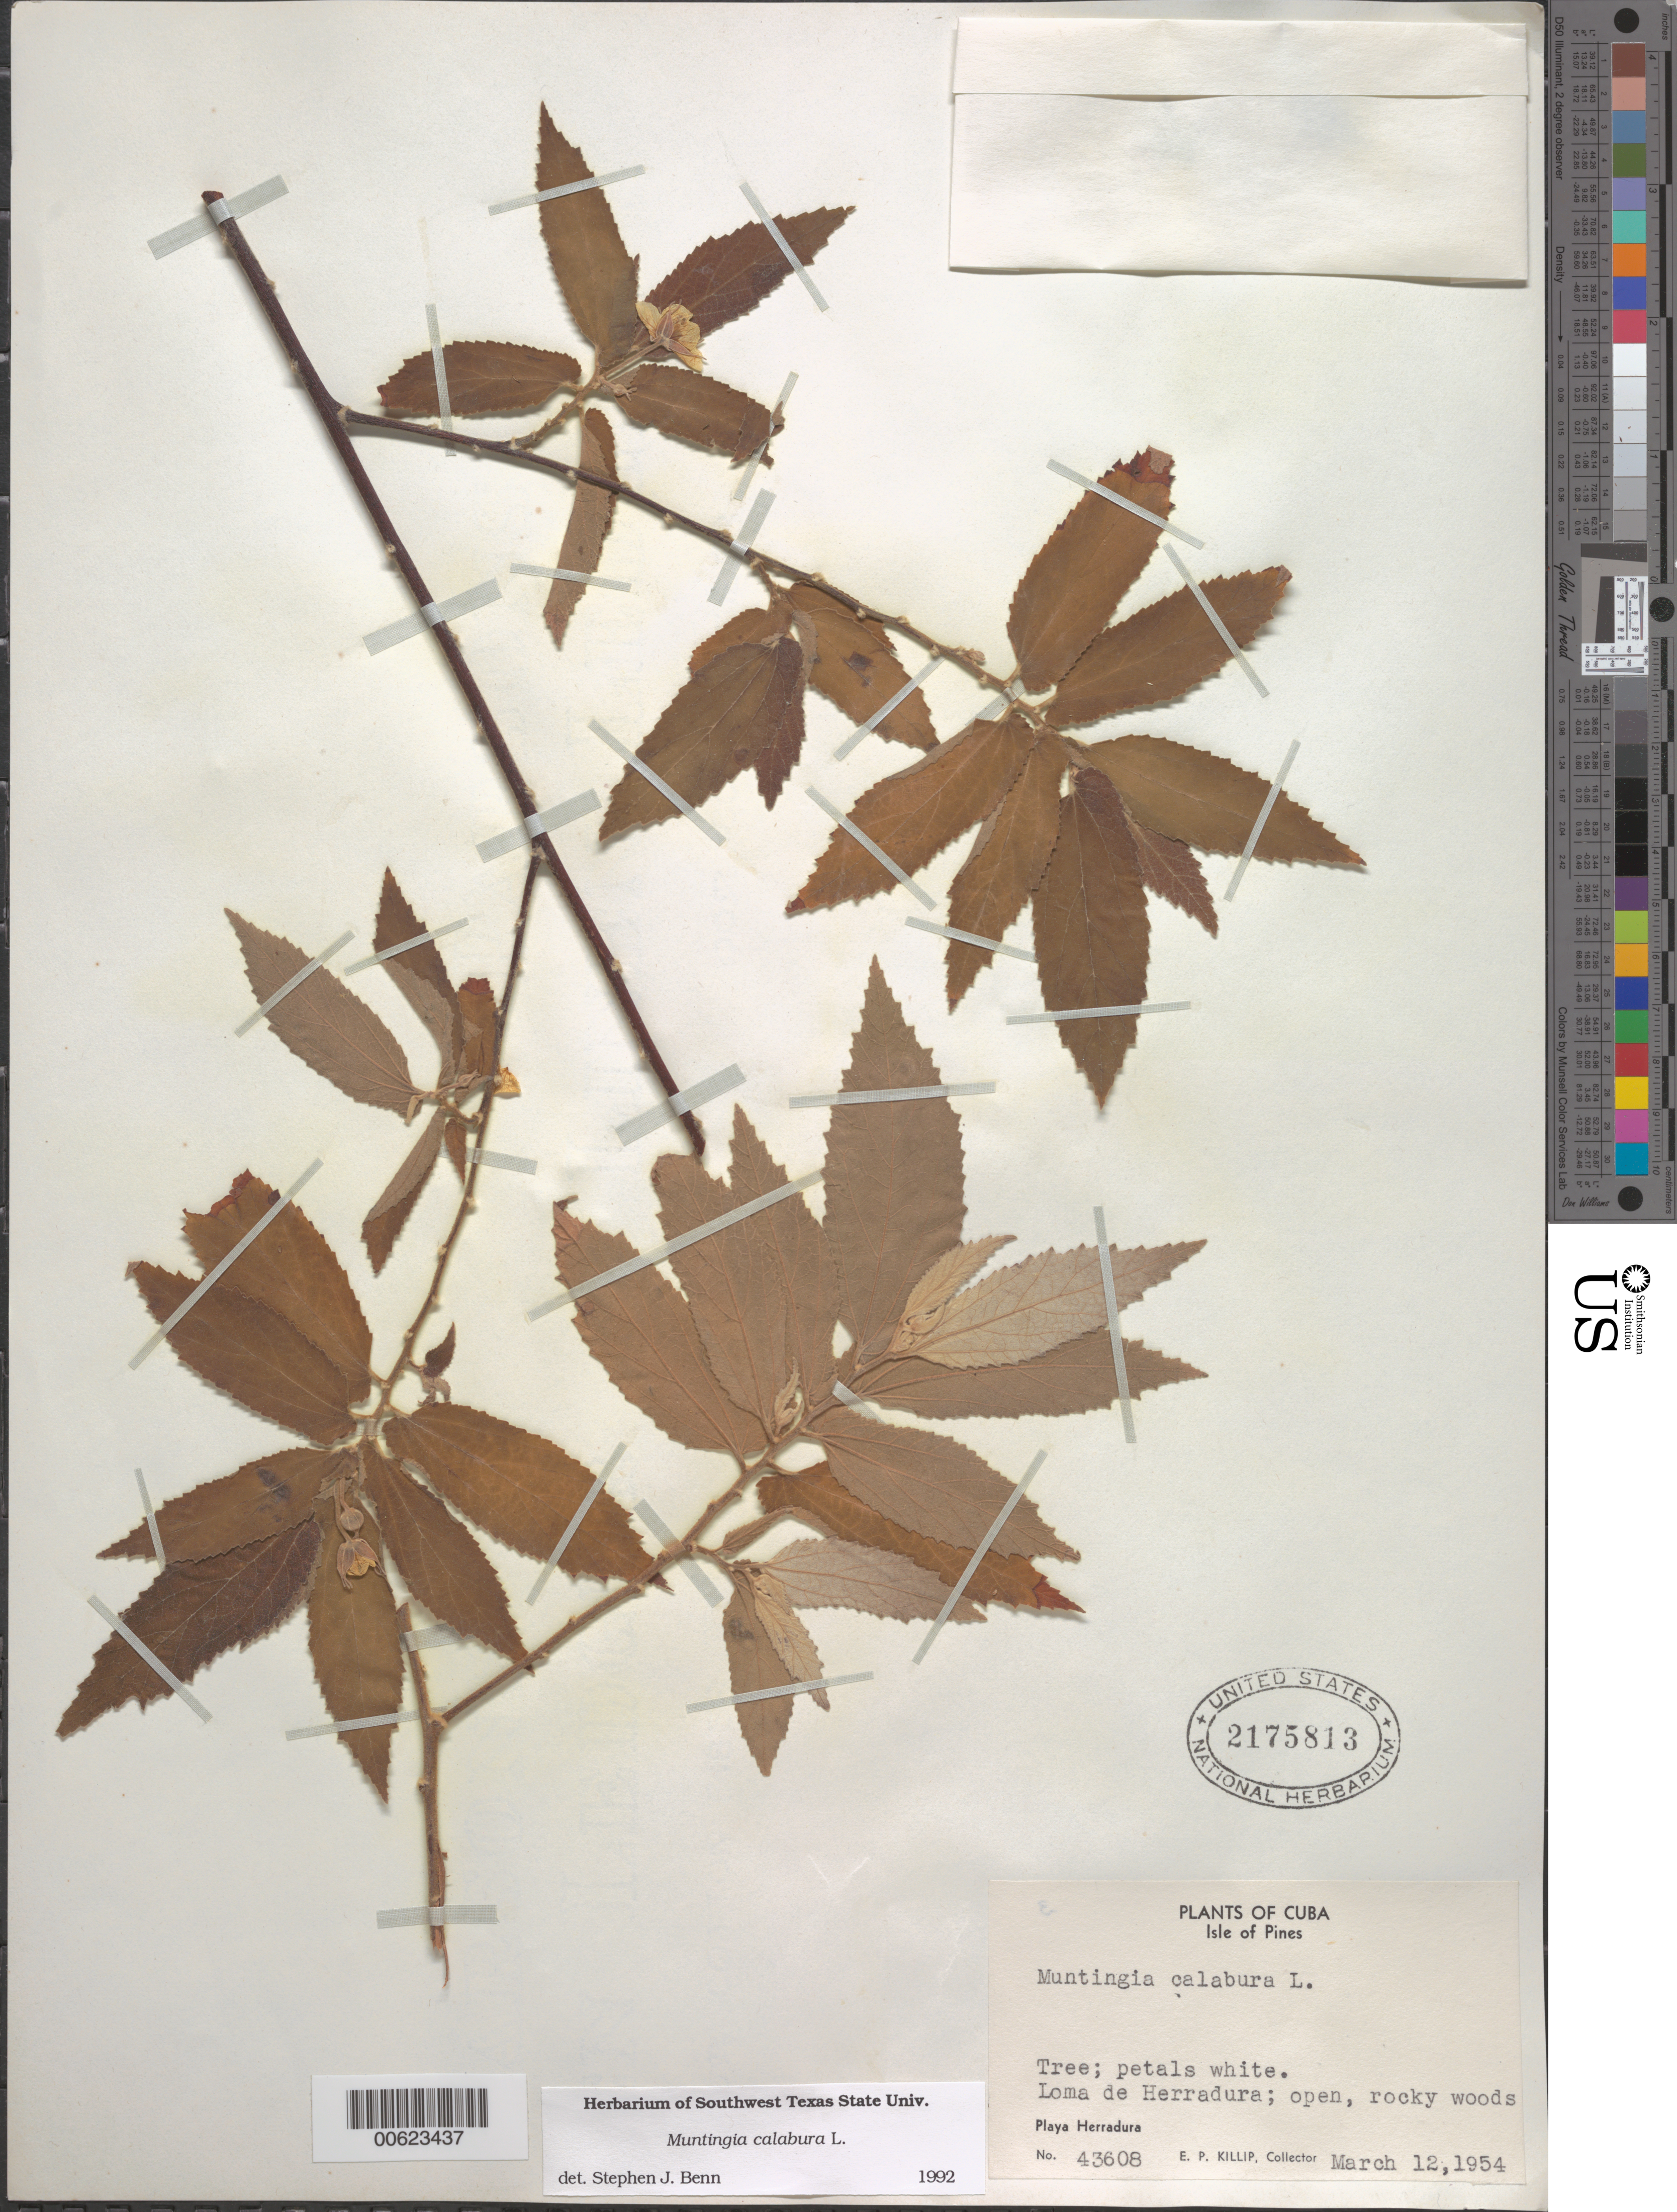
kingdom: Plantae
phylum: Tracheophyta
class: Magnoliopsida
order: Malvales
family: Muntingiaceae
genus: Muntingia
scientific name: Muntingia calabura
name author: L.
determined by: Benn, S. J.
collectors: E. P. Killip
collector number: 43608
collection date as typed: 12 Mar 1954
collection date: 1954-03-12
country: Cuba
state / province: Isla de La Juventud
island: Isla de La Juventud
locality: Playa Herradura, Loma de Herradura. (Province originally recorded as Isla de Pinos.)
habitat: Open, rocky woods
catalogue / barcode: US 2175813